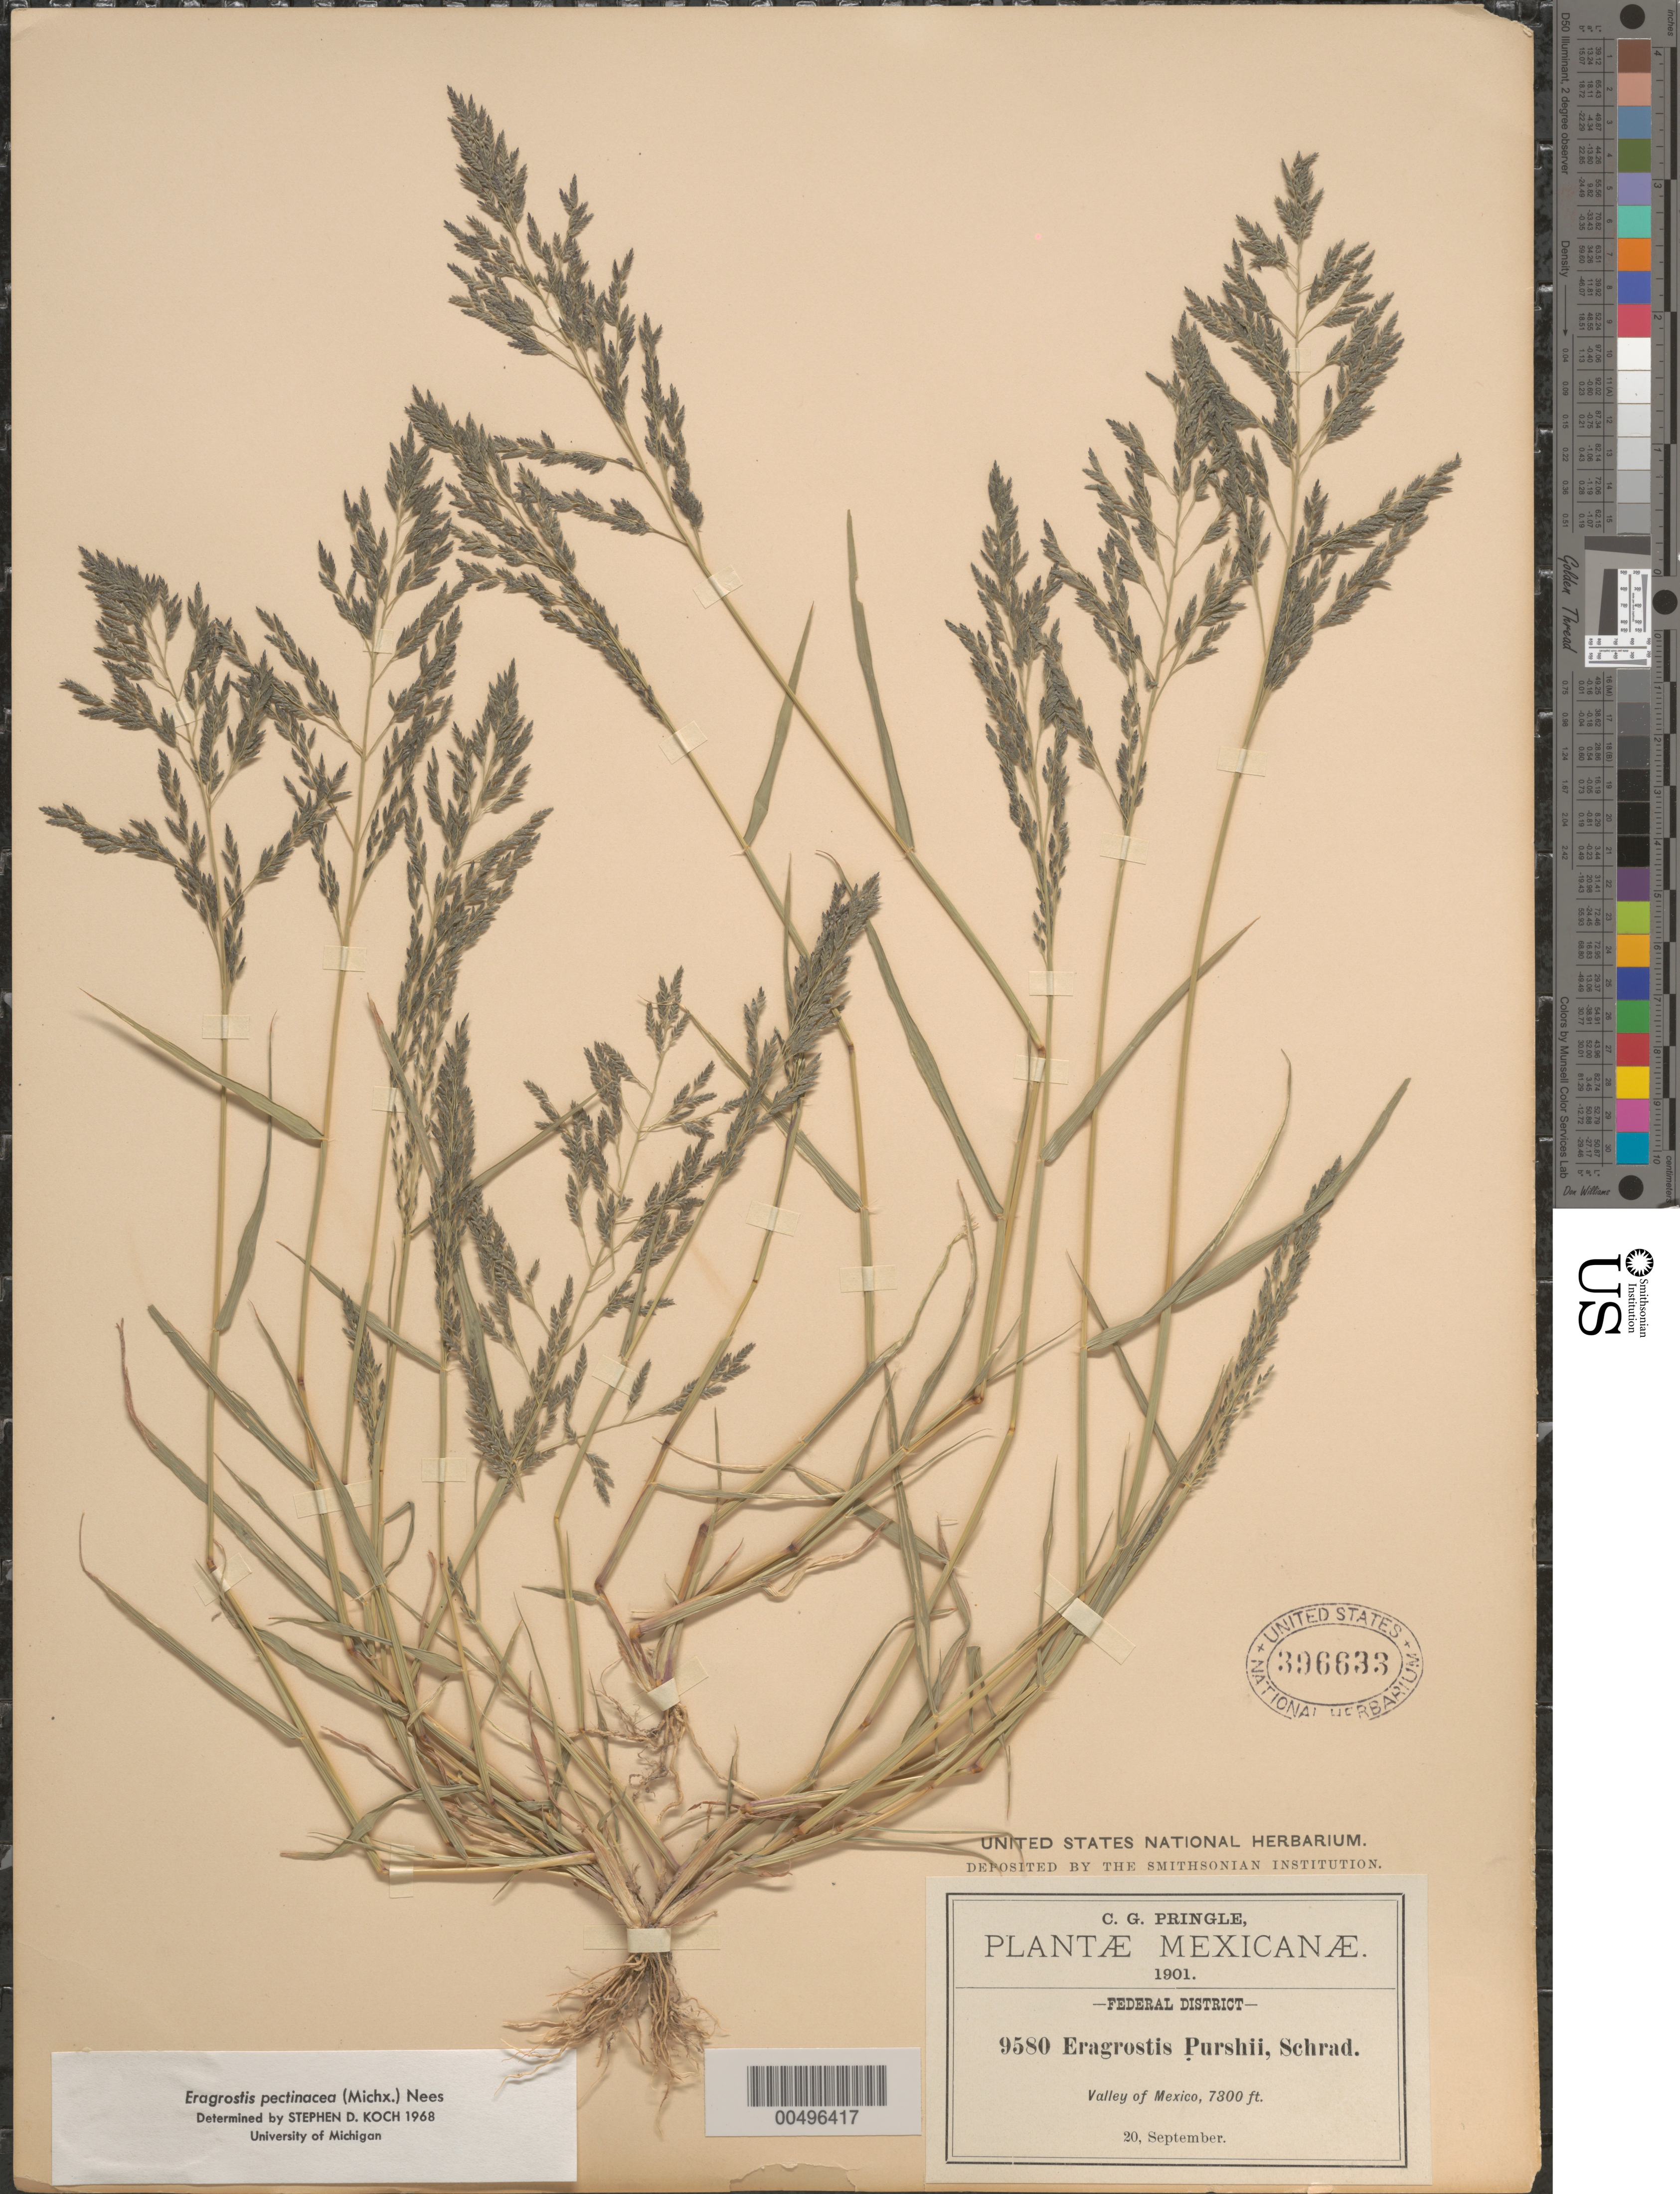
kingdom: Plantae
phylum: Tracheophyta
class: Liliopsida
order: Poales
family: Poaceae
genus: Eragrostis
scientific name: Eragrostis pectinacea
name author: (Michx.) Nees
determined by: Koch, S. D.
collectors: C. G. Pringle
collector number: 9580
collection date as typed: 20 Sep 1901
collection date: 1901-09-20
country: Mexico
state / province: Distrito Federal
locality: Valley of Mexico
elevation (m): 2225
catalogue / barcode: US 396633